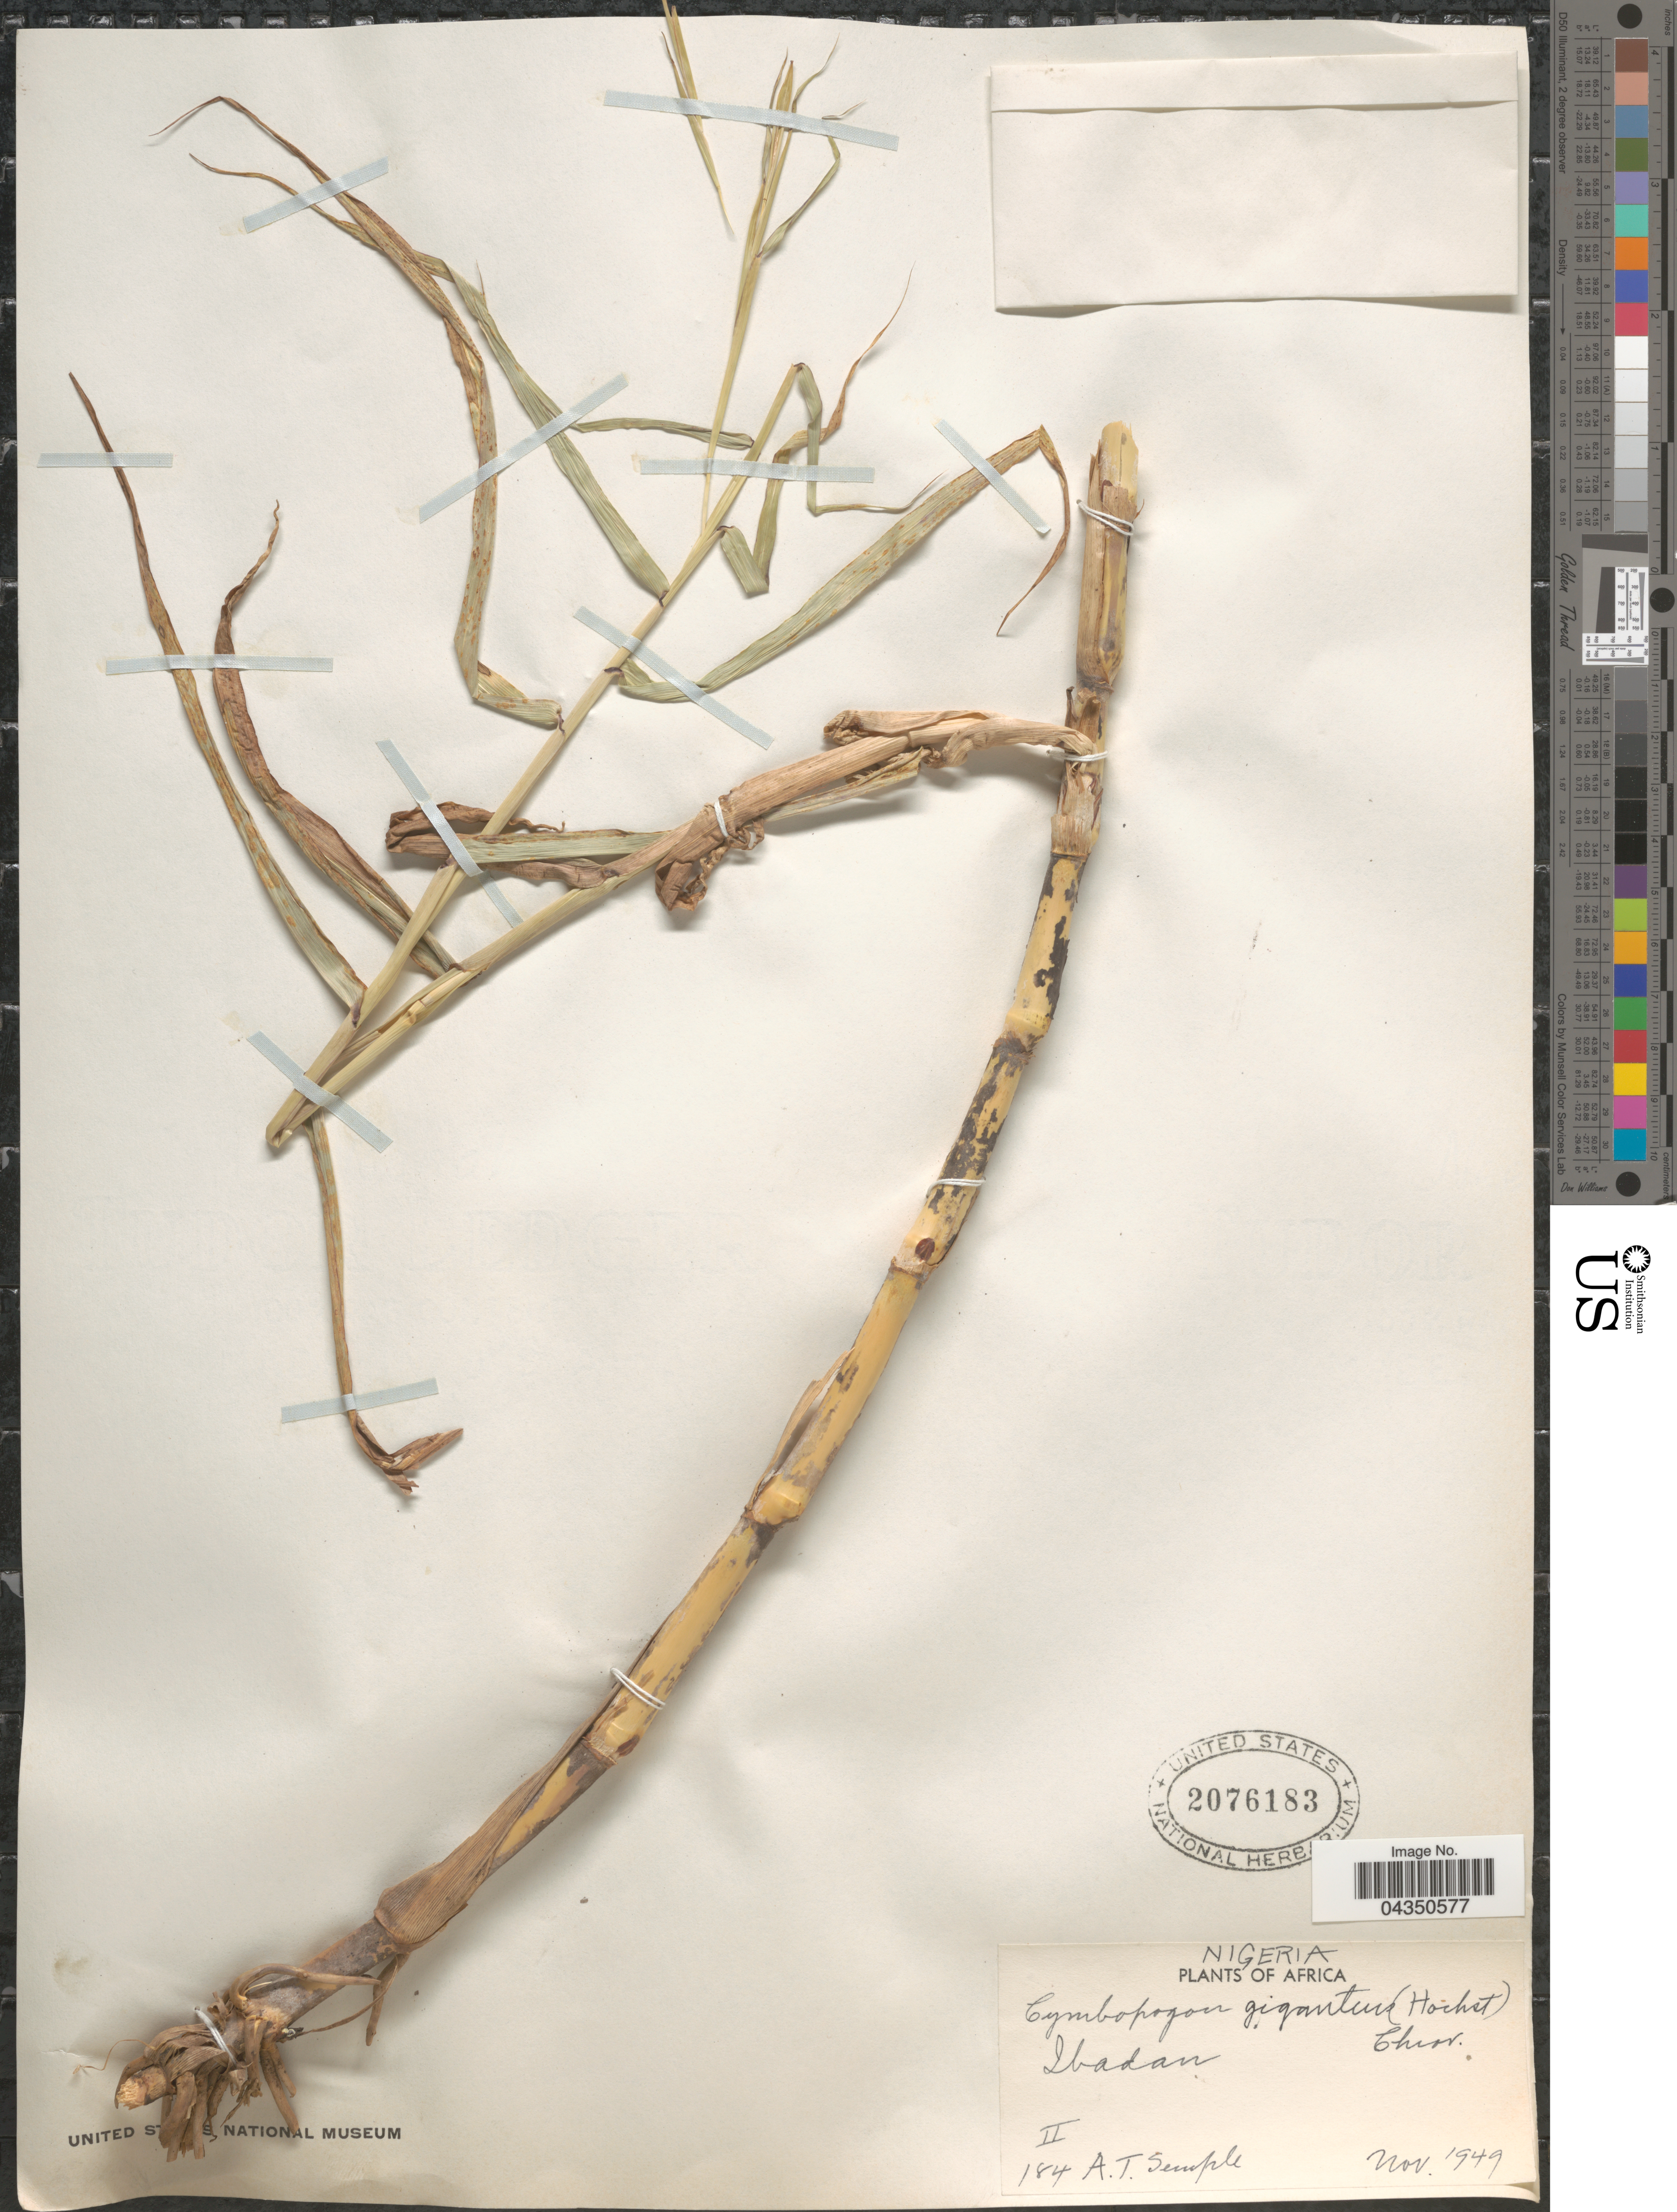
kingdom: Plantae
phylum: Tracheophyta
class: Liliopsida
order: Poales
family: Poaceae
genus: Cymbopogon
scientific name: Cymbopogon giganteus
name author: Chiov.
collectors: A. Semple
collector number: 184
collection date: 1949-11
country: Nigeria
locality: Ibadan.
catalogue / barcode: US 2076183